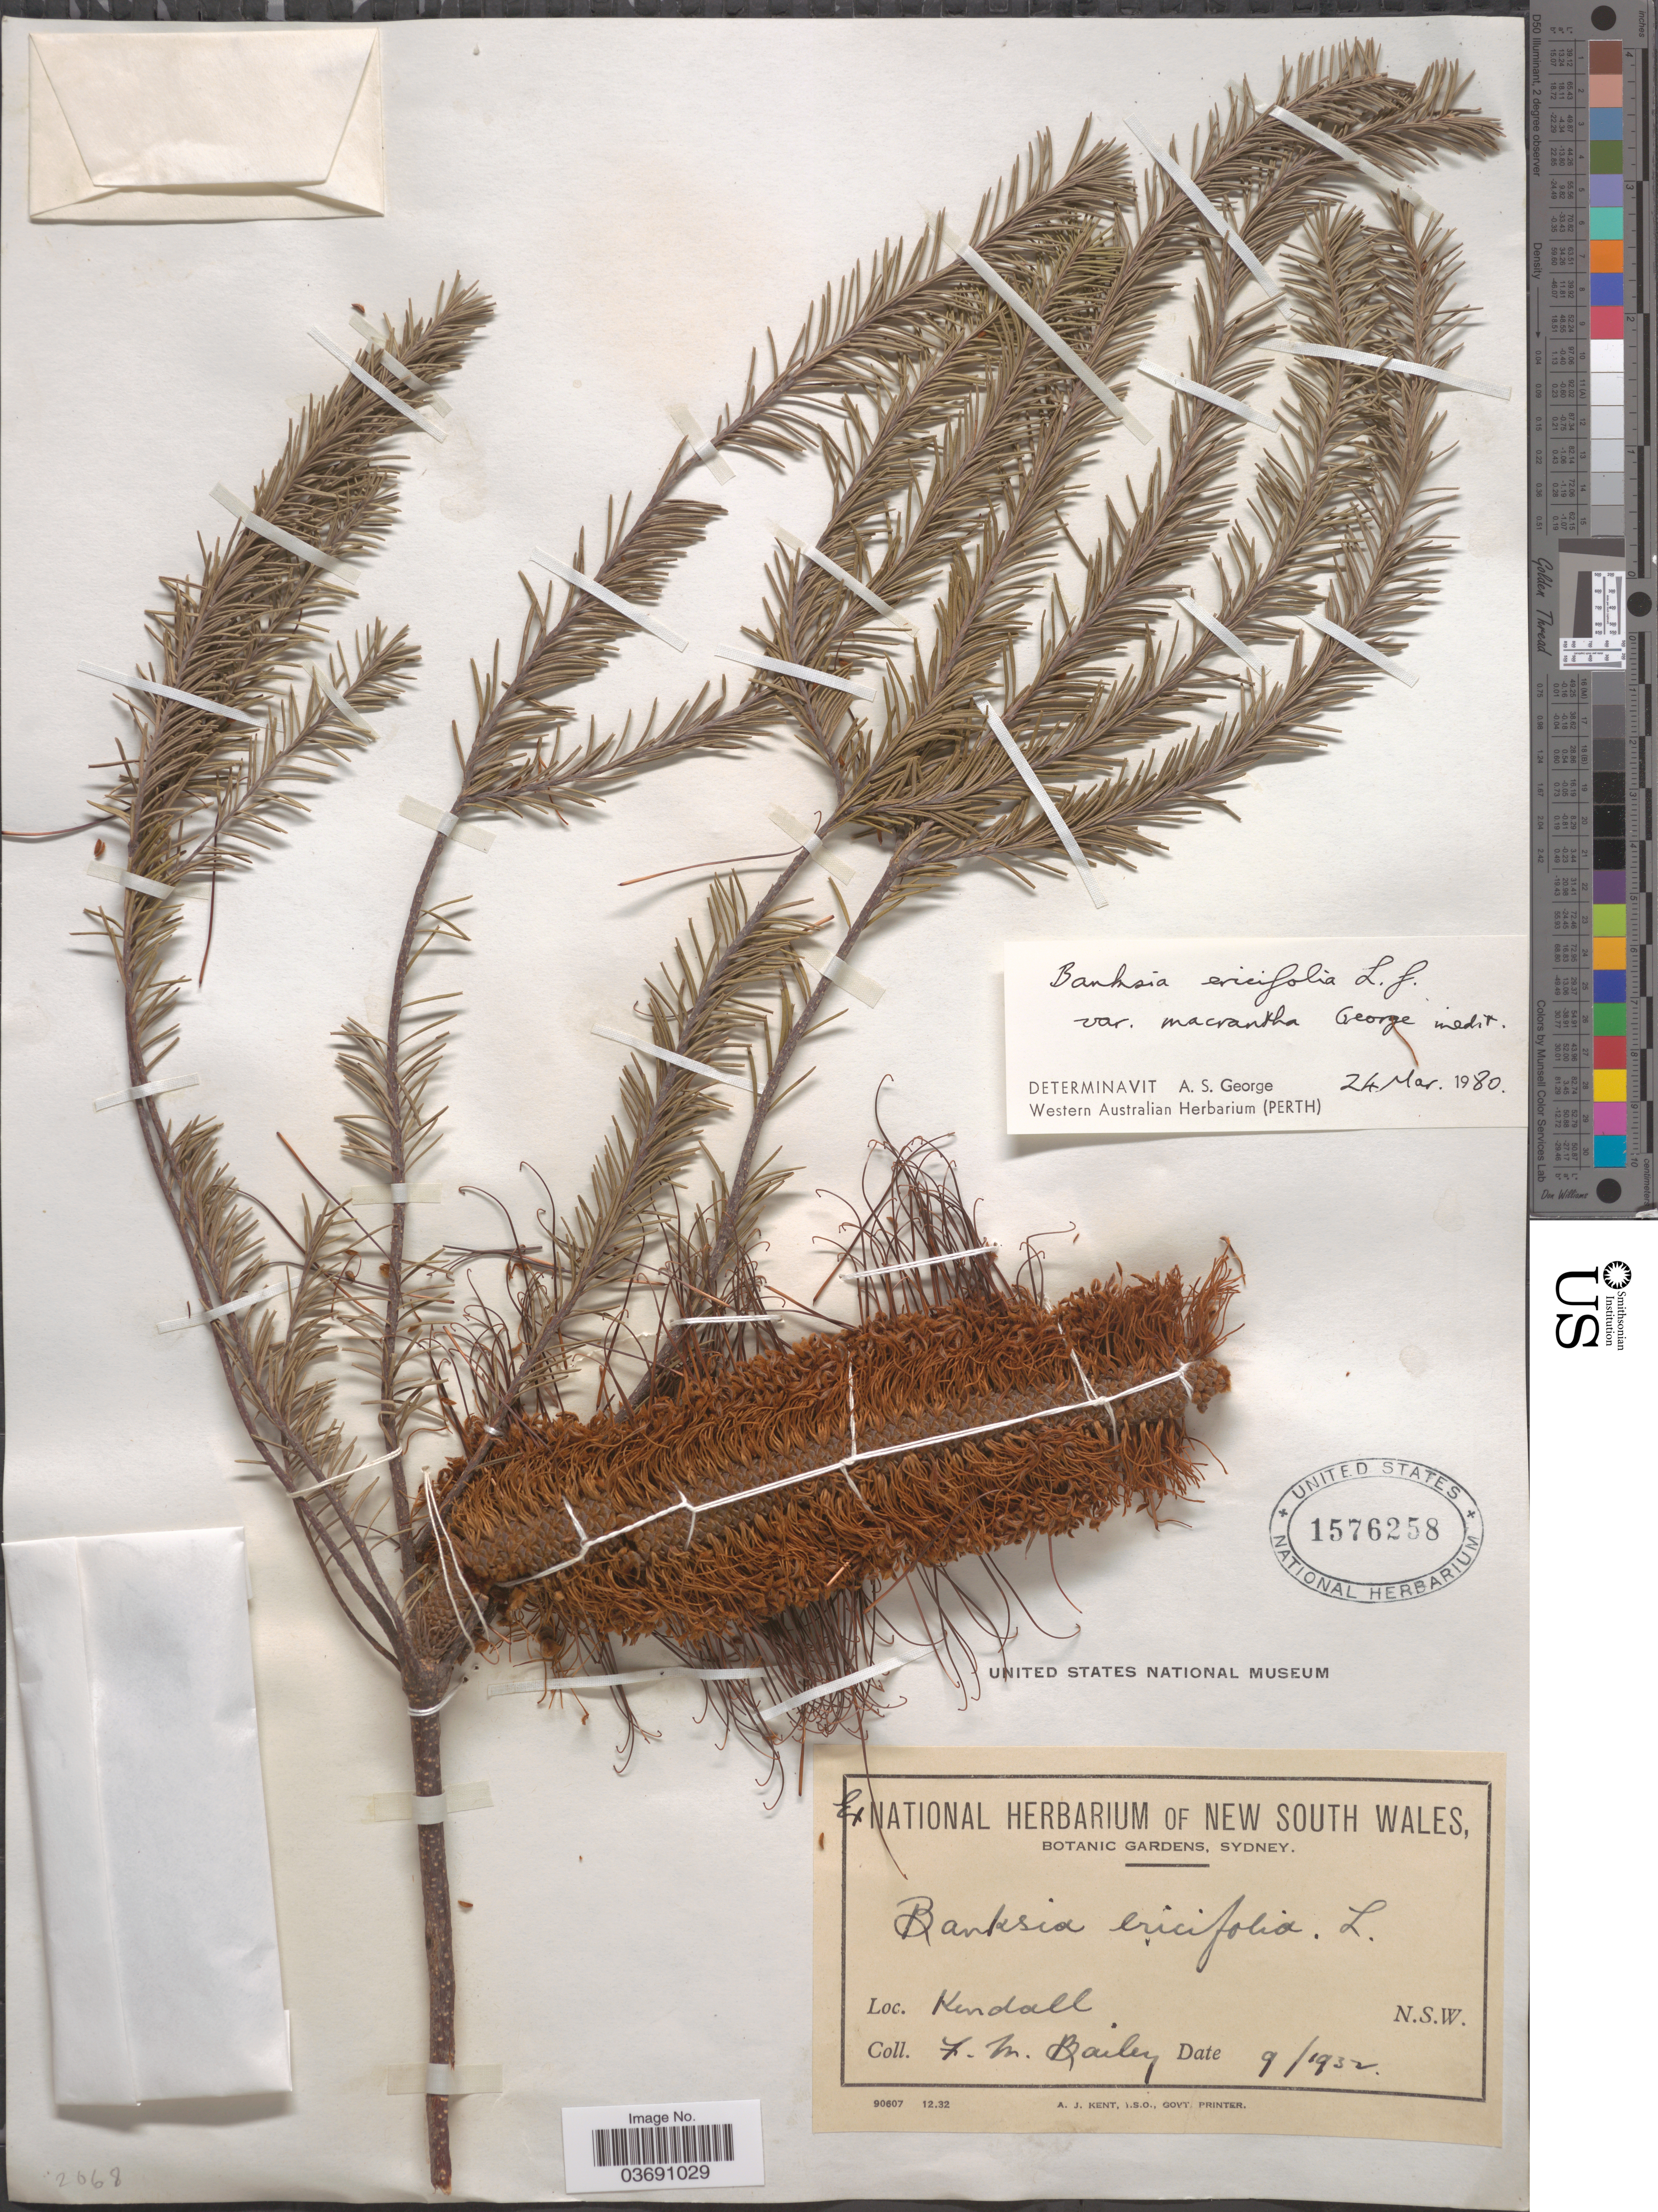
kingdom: Plantae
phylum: Tracheophyta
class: Magnoliopsida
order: Proteales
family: Proteaceae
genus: Banksia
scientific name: Banksia ericifolia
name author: L. f.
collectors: F. M. Bailey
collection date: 1932-09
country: Australia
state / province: New South Wales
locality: Kendall.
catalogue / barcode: US 1576258